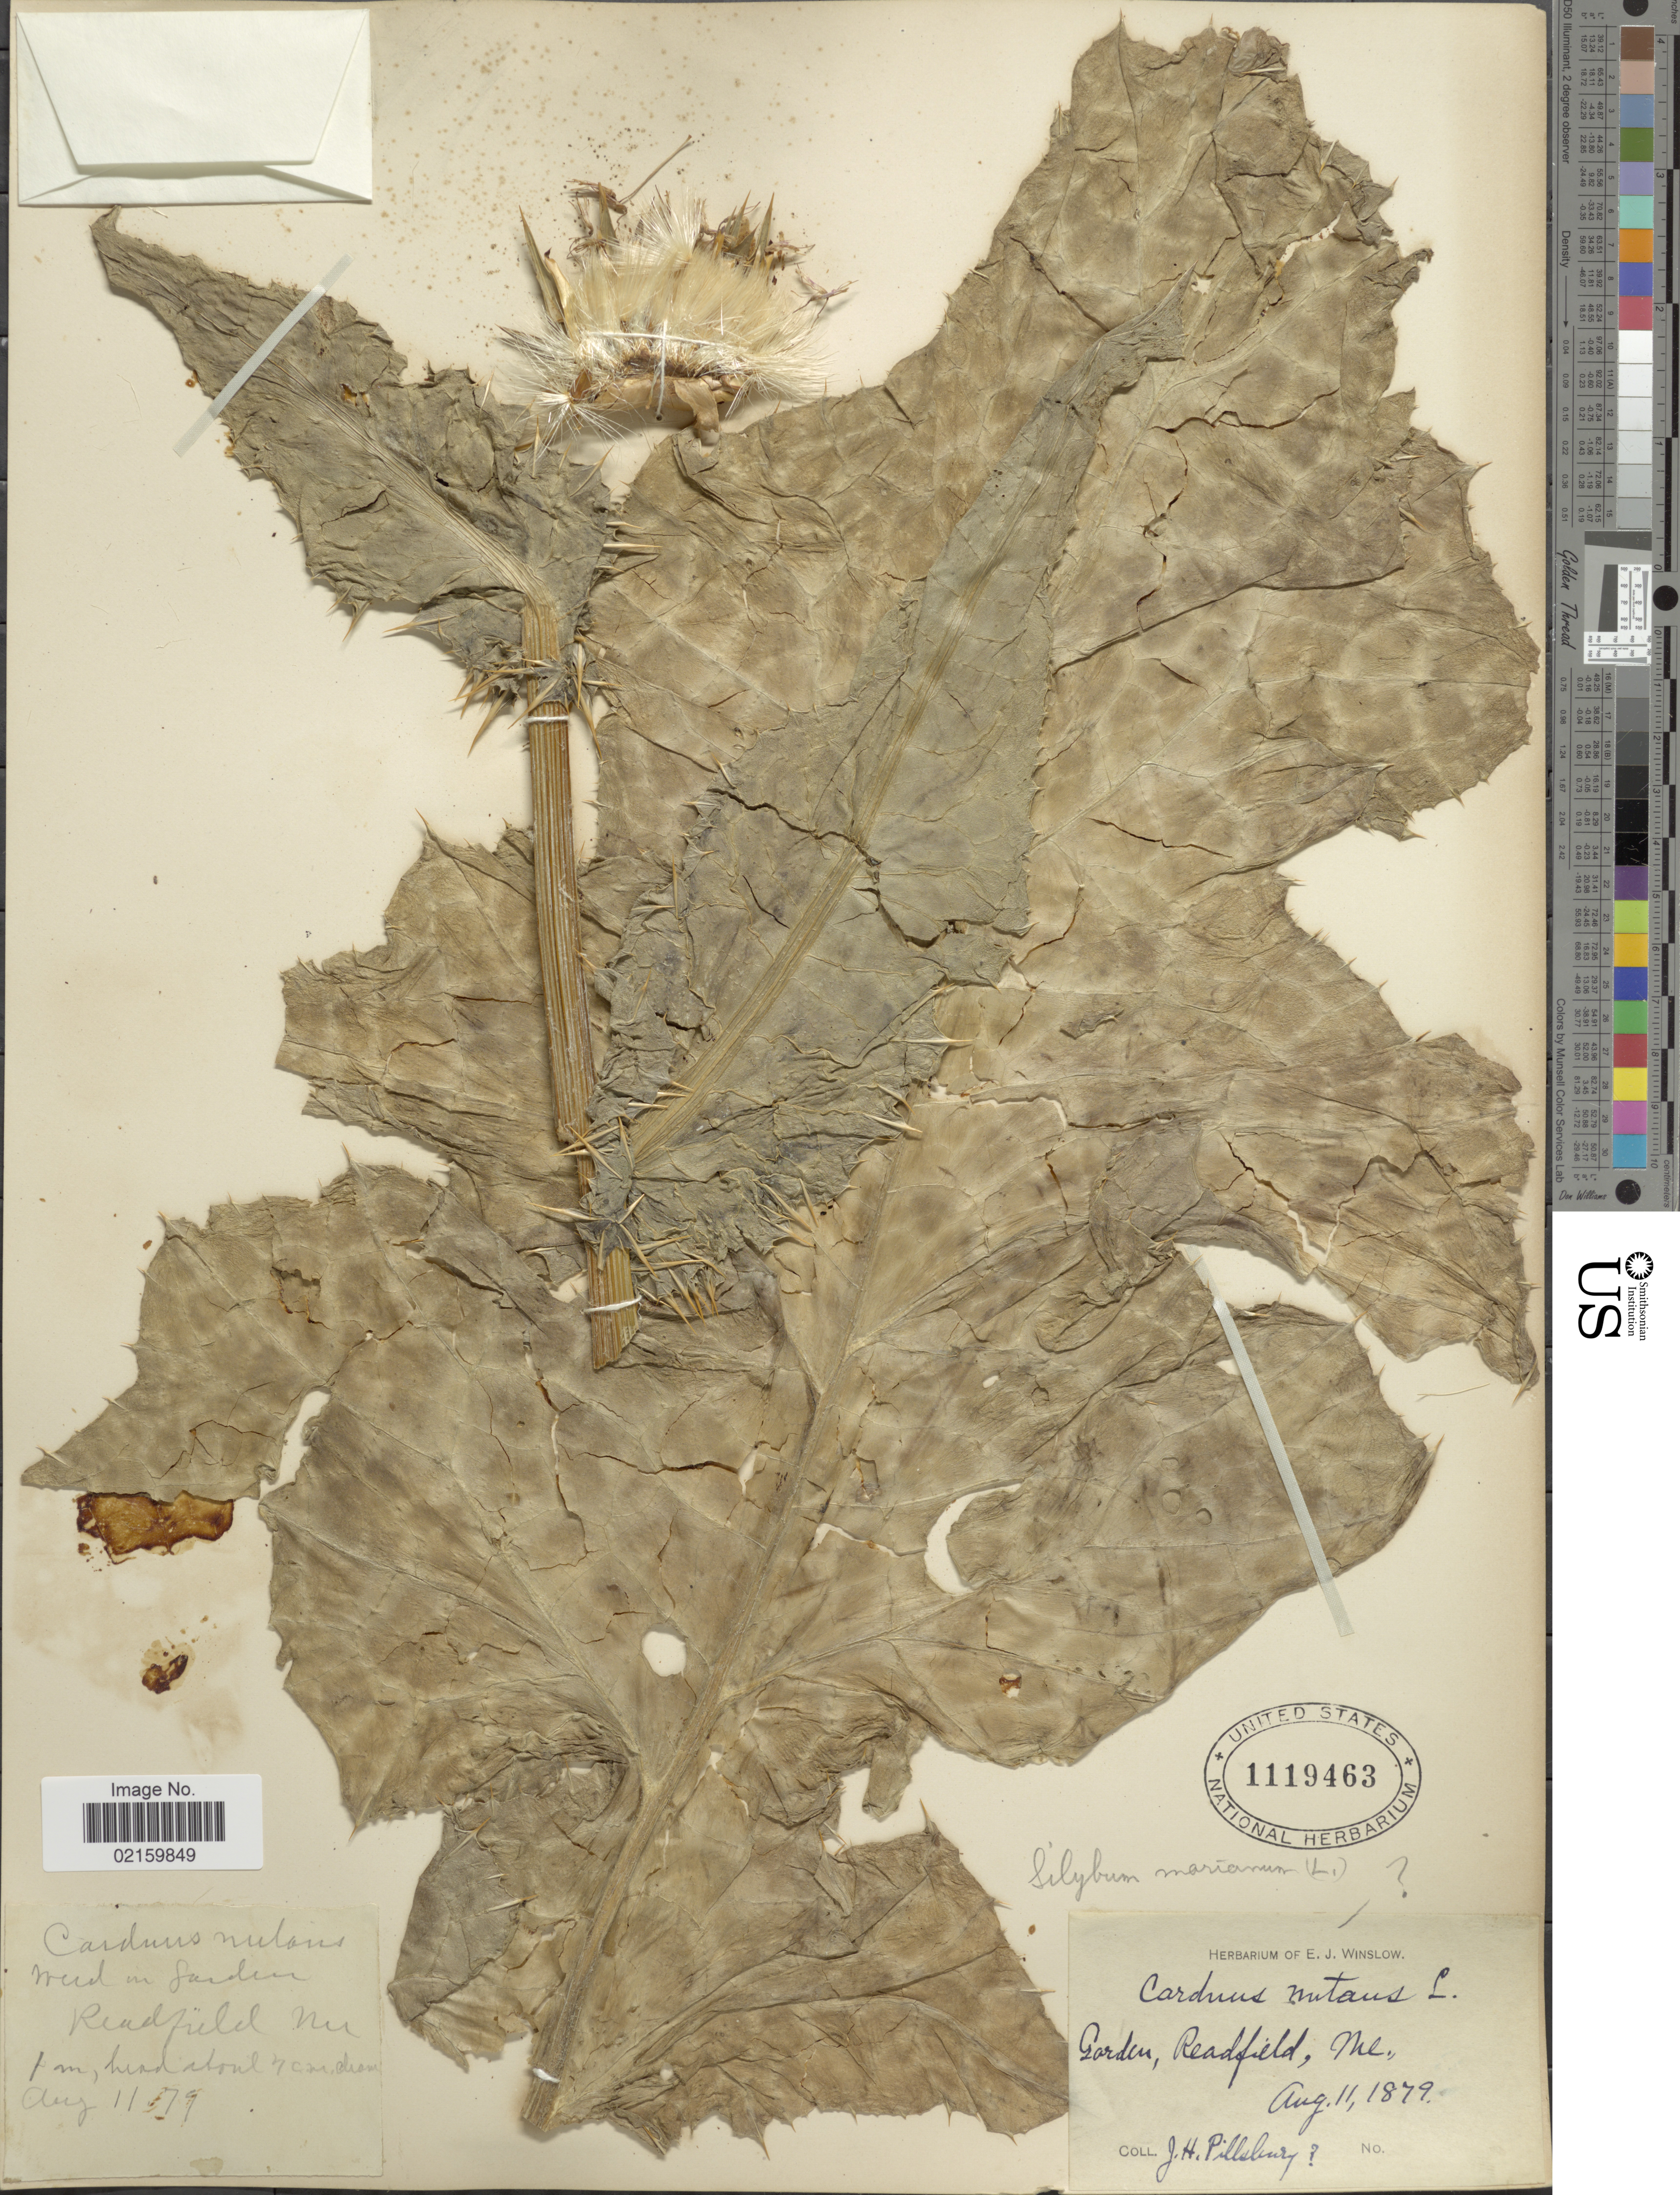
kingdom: Plantae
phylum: Tracheophyta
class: Magnoliopsida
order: Asterales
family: Asteraceae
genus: Silybum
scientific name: Silybum marianum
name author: (L.) Gaertn.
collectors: J. Pillsbury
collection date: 1879-08-11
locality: Garden, Readfield, Ml. [interpreted]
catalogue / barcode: US 1119463